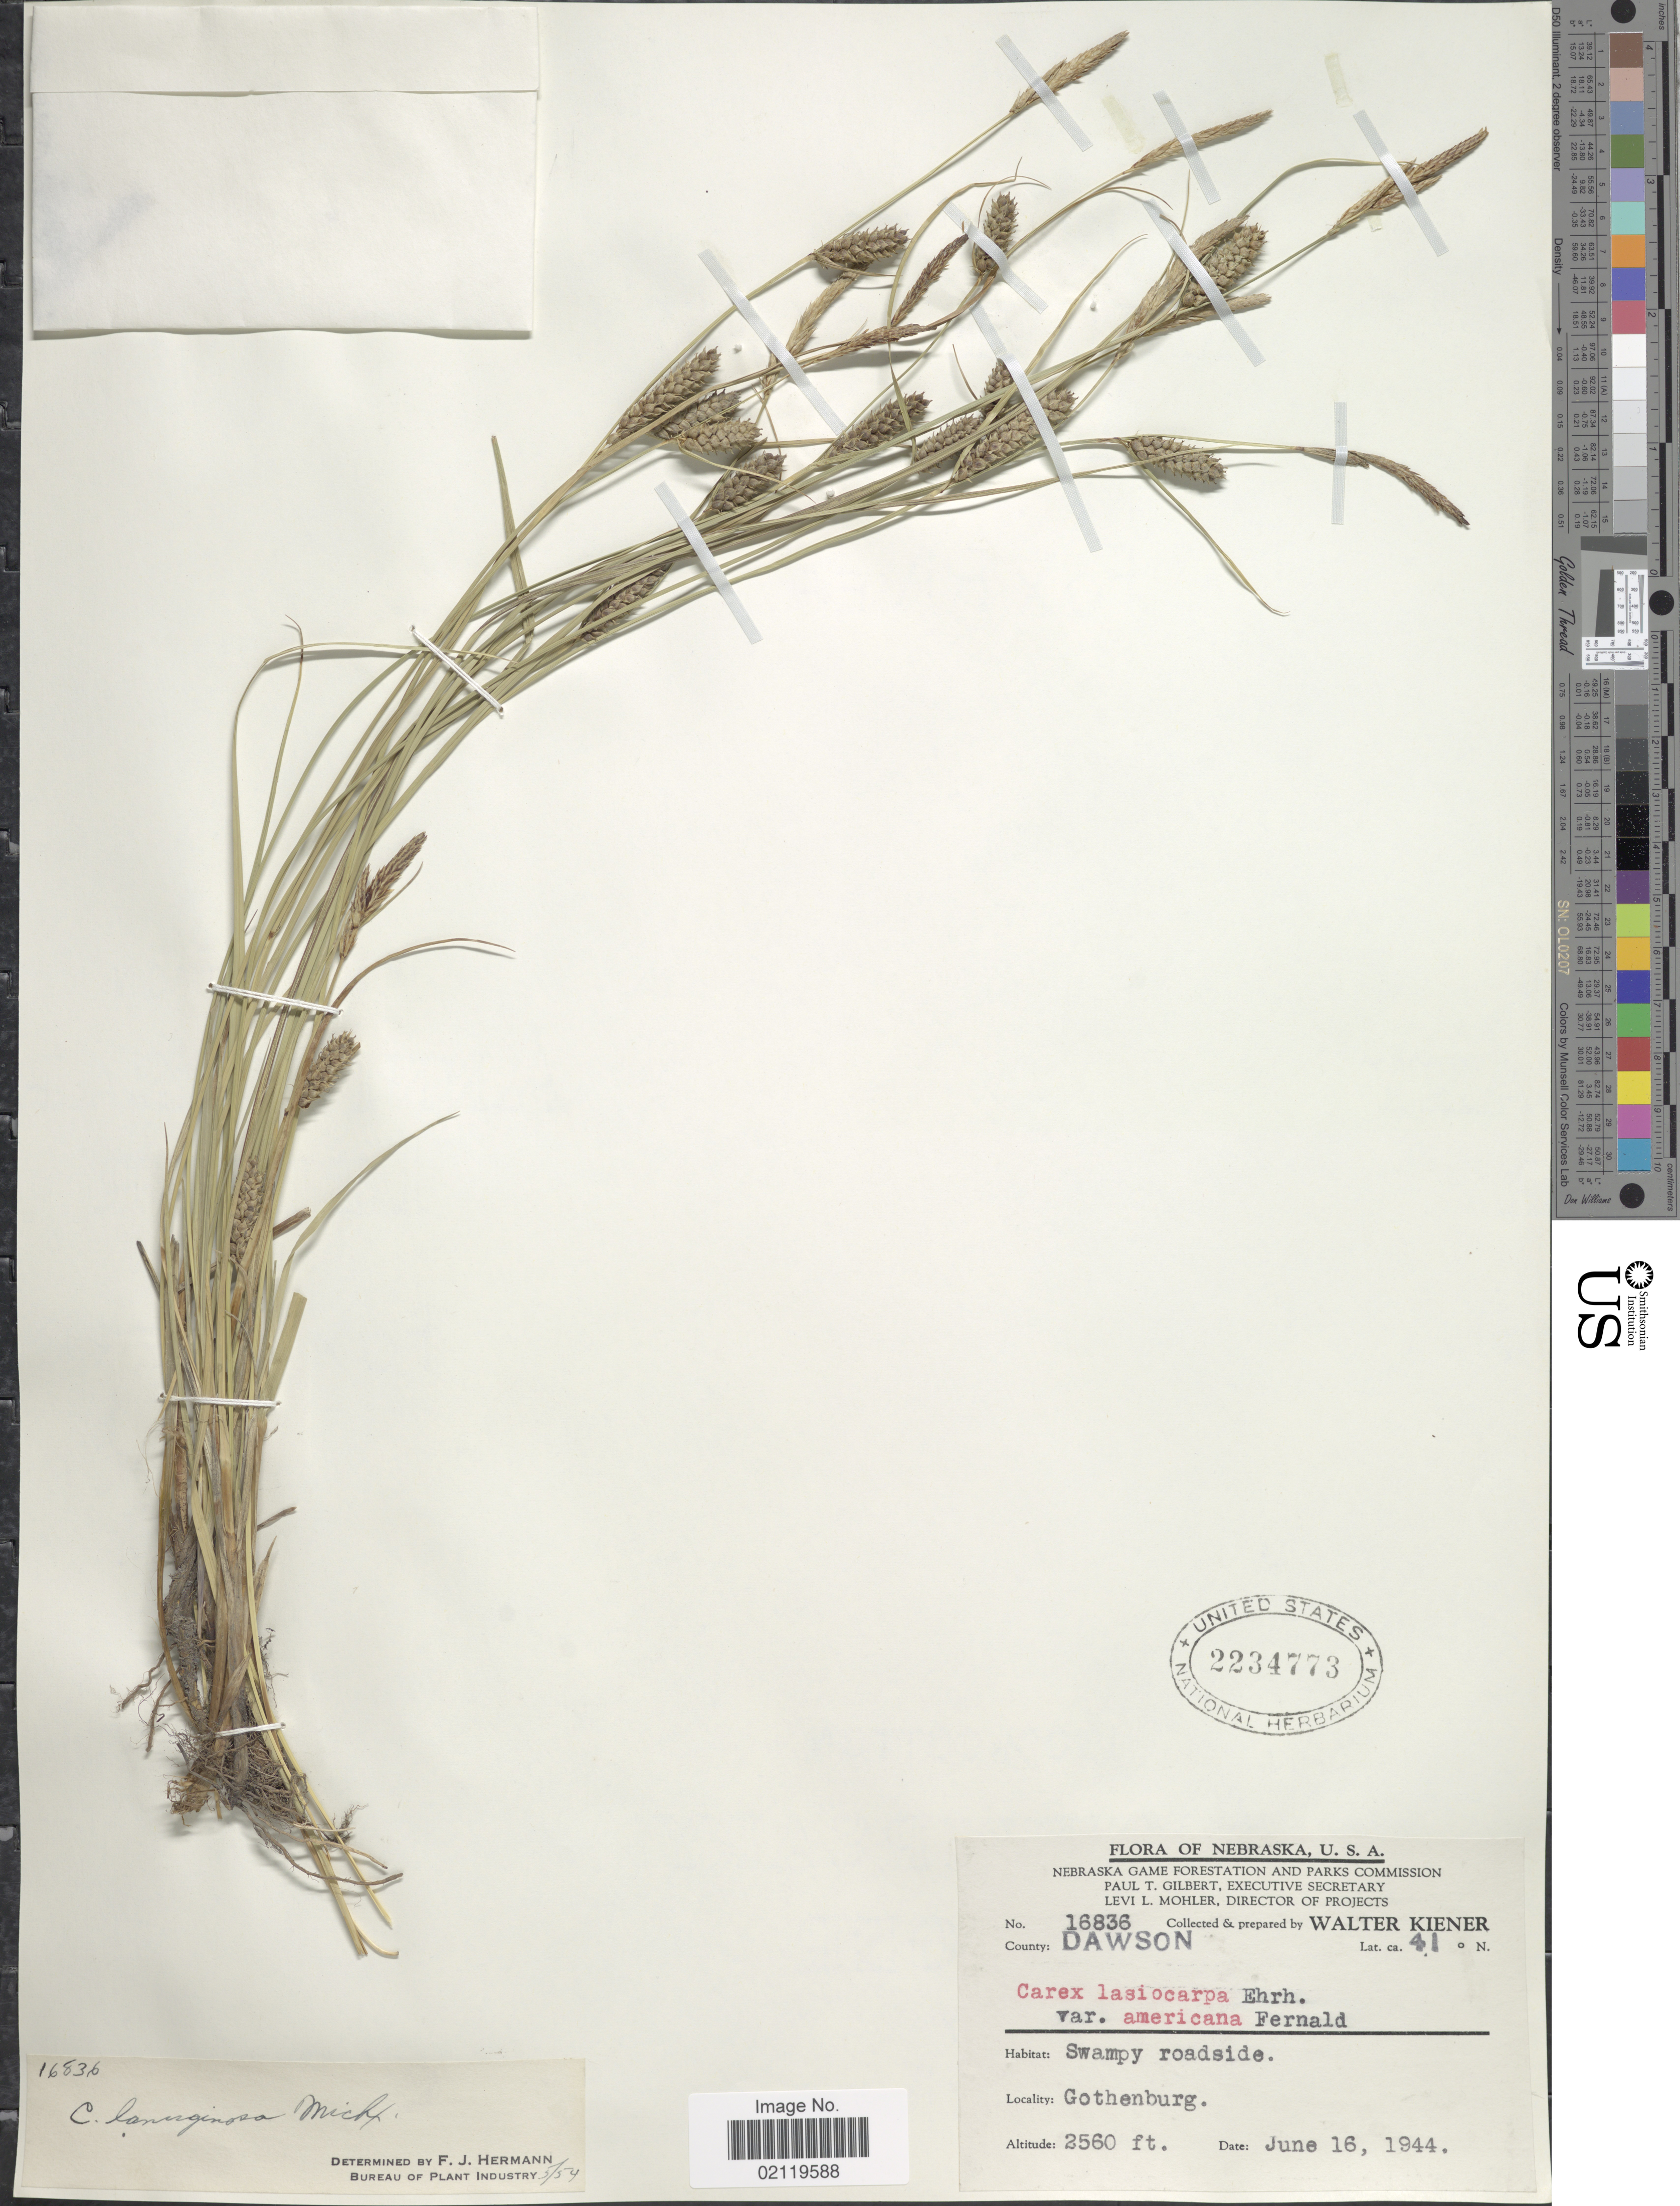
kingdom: Plantae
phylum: Tracheophyta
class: Liliopsida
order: Poales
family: Cyperaceae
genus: Carex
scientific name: Carex pellita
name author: Muhl. ex Willd.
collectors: W. Kiener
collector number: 16836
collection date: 1944-06-16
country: United States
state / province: Nevada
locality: U.S.A. County: Dawson. Gothenburg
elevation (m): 780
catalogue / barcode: US 2234773